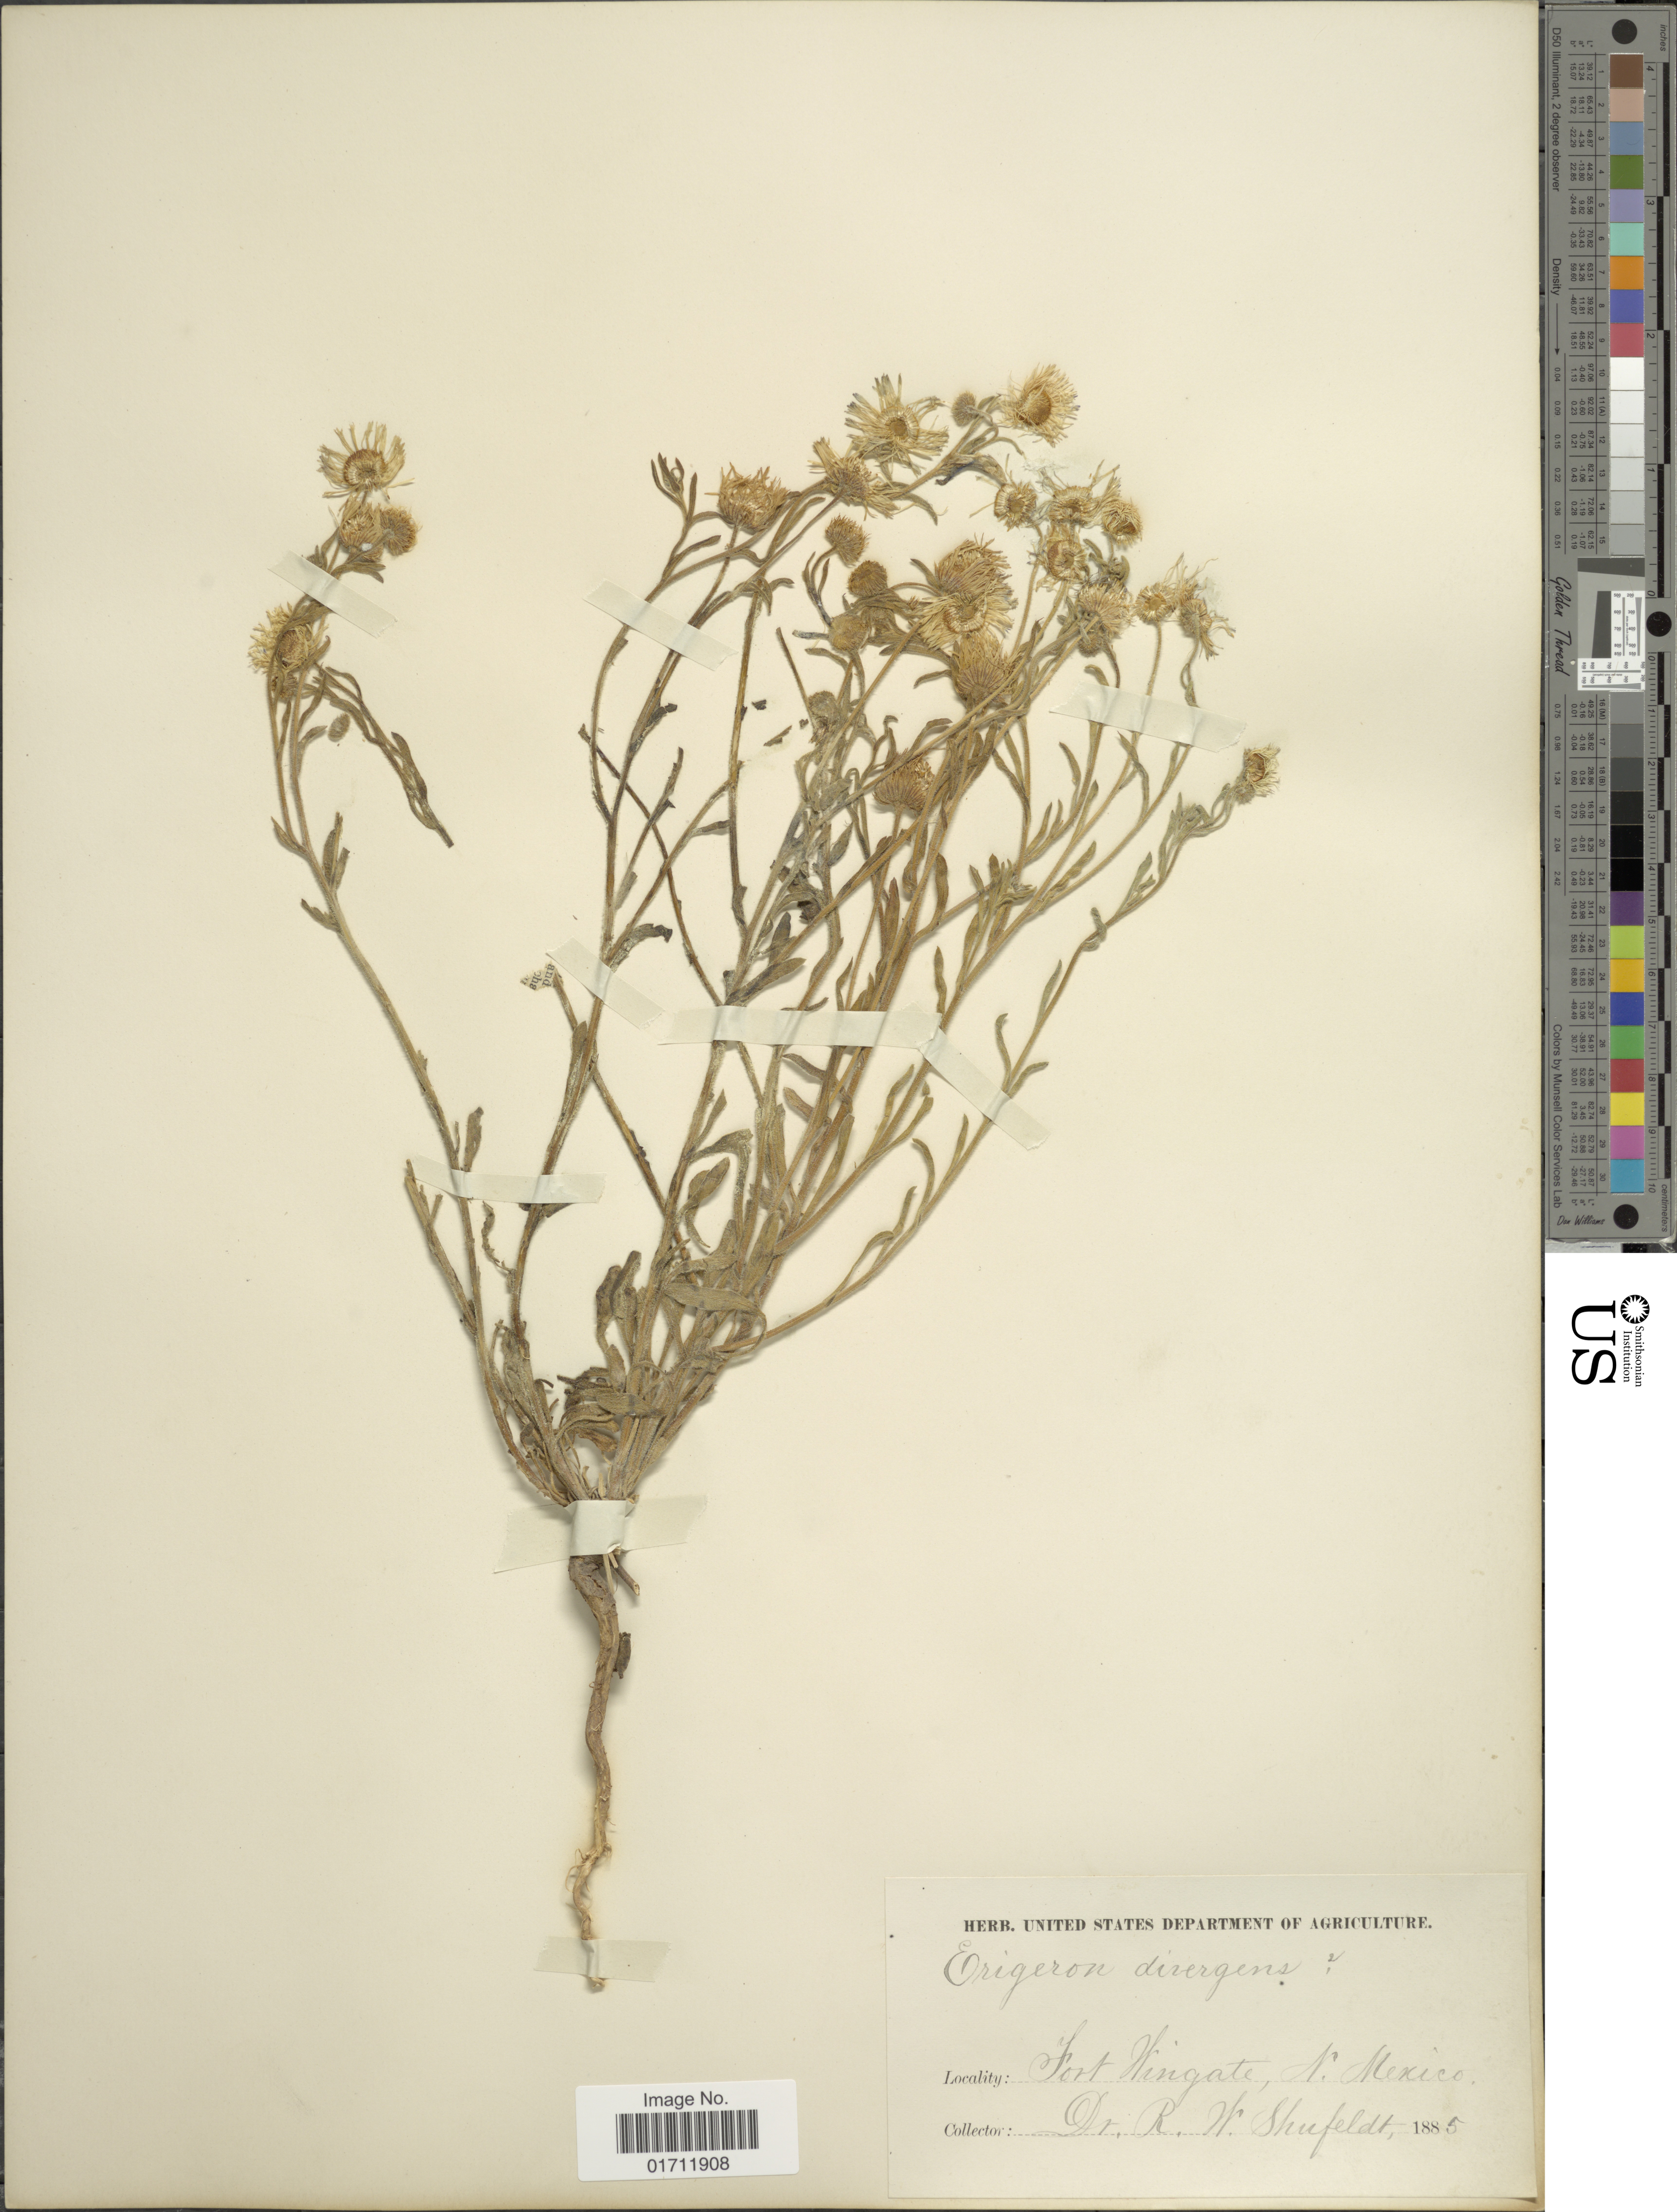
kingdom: Plantae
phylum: Tracheophyta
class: Magnoliopsida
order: Asterales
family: Asteraceae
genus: Erigeron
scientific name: Erigeron divergens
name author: Torr. & A. Gray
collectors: M. Shufeldt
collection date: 1885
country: United States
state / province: New Mexico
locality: Fort Wingate